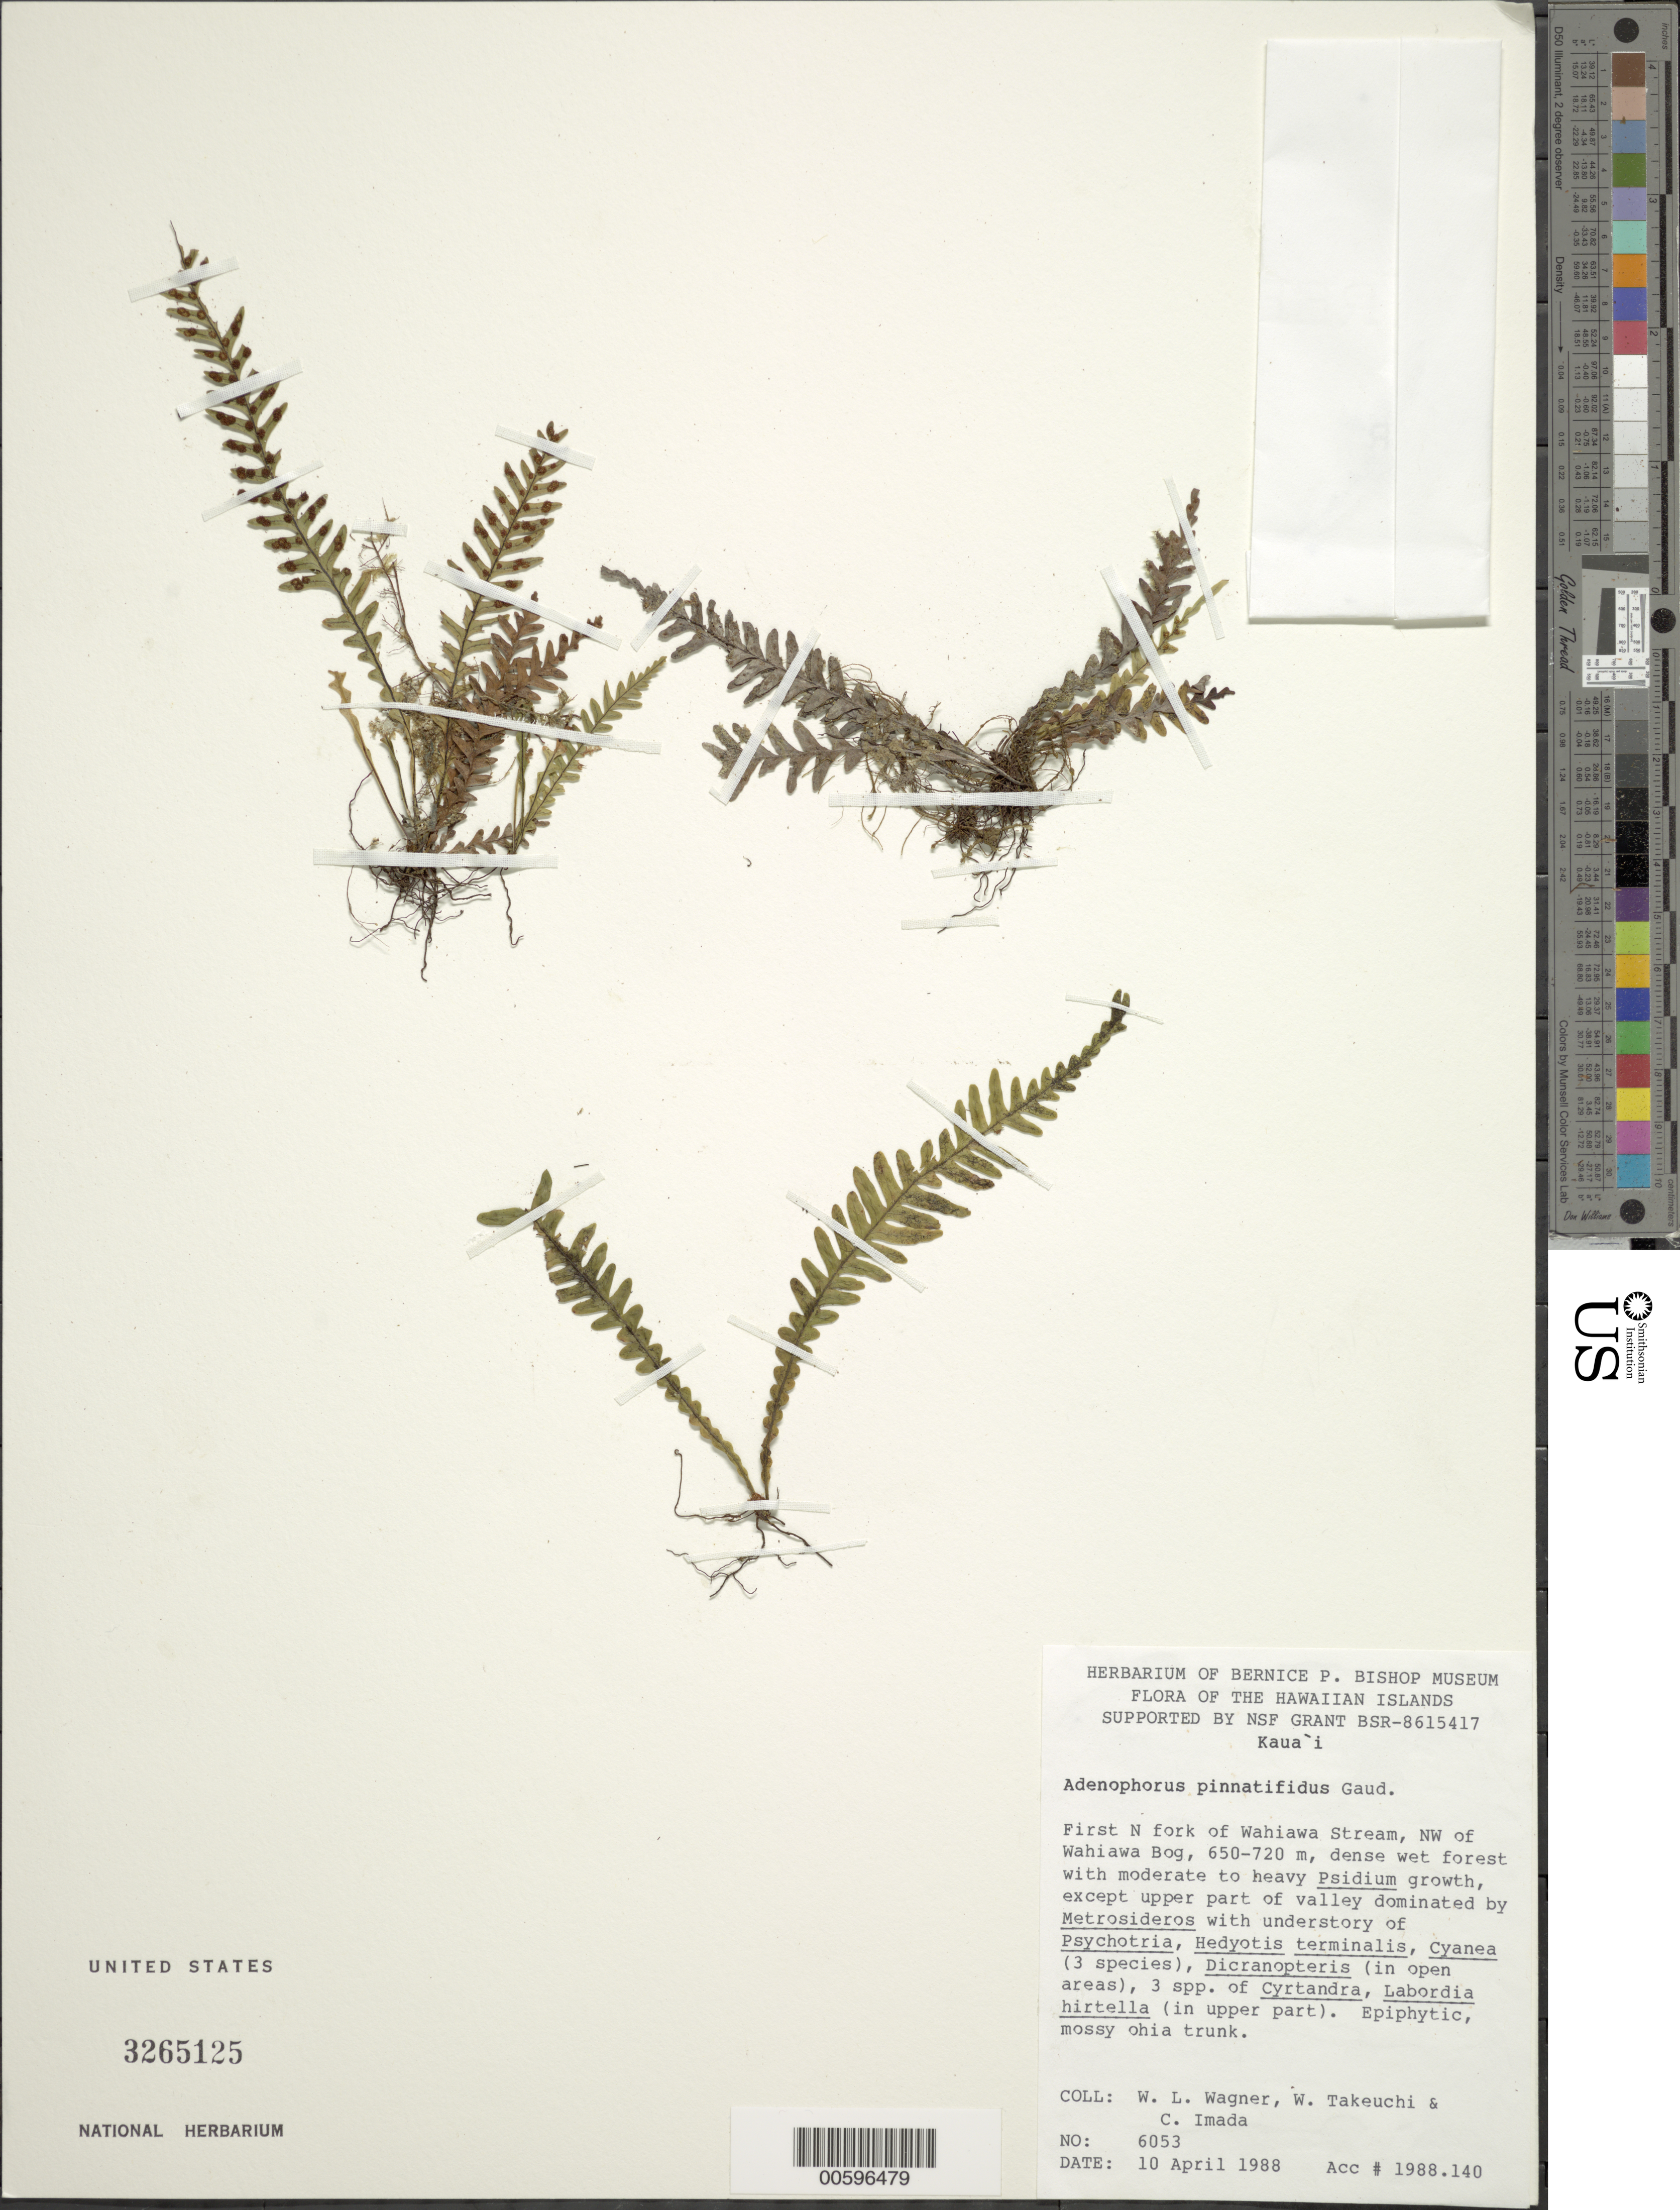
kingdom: Plantae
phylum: Tracheophyta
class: Polypodiopsida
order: Polypodiales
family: Polypodiaceae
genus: Adenophorus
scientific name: Adenophorus pinnatifidus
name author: Gaudich.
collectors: W. L. Wagner, W. N. Takeuchi & C. Imada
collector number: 6053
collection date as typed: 10 Apr 1988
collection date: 1988-04-10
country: United States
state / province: Hawaii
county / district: Kauai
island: Kaua'i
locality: First N fork of Wahiawa Stream, NW of Wahiawa Bog.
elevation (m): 650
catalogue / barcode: US 3265125